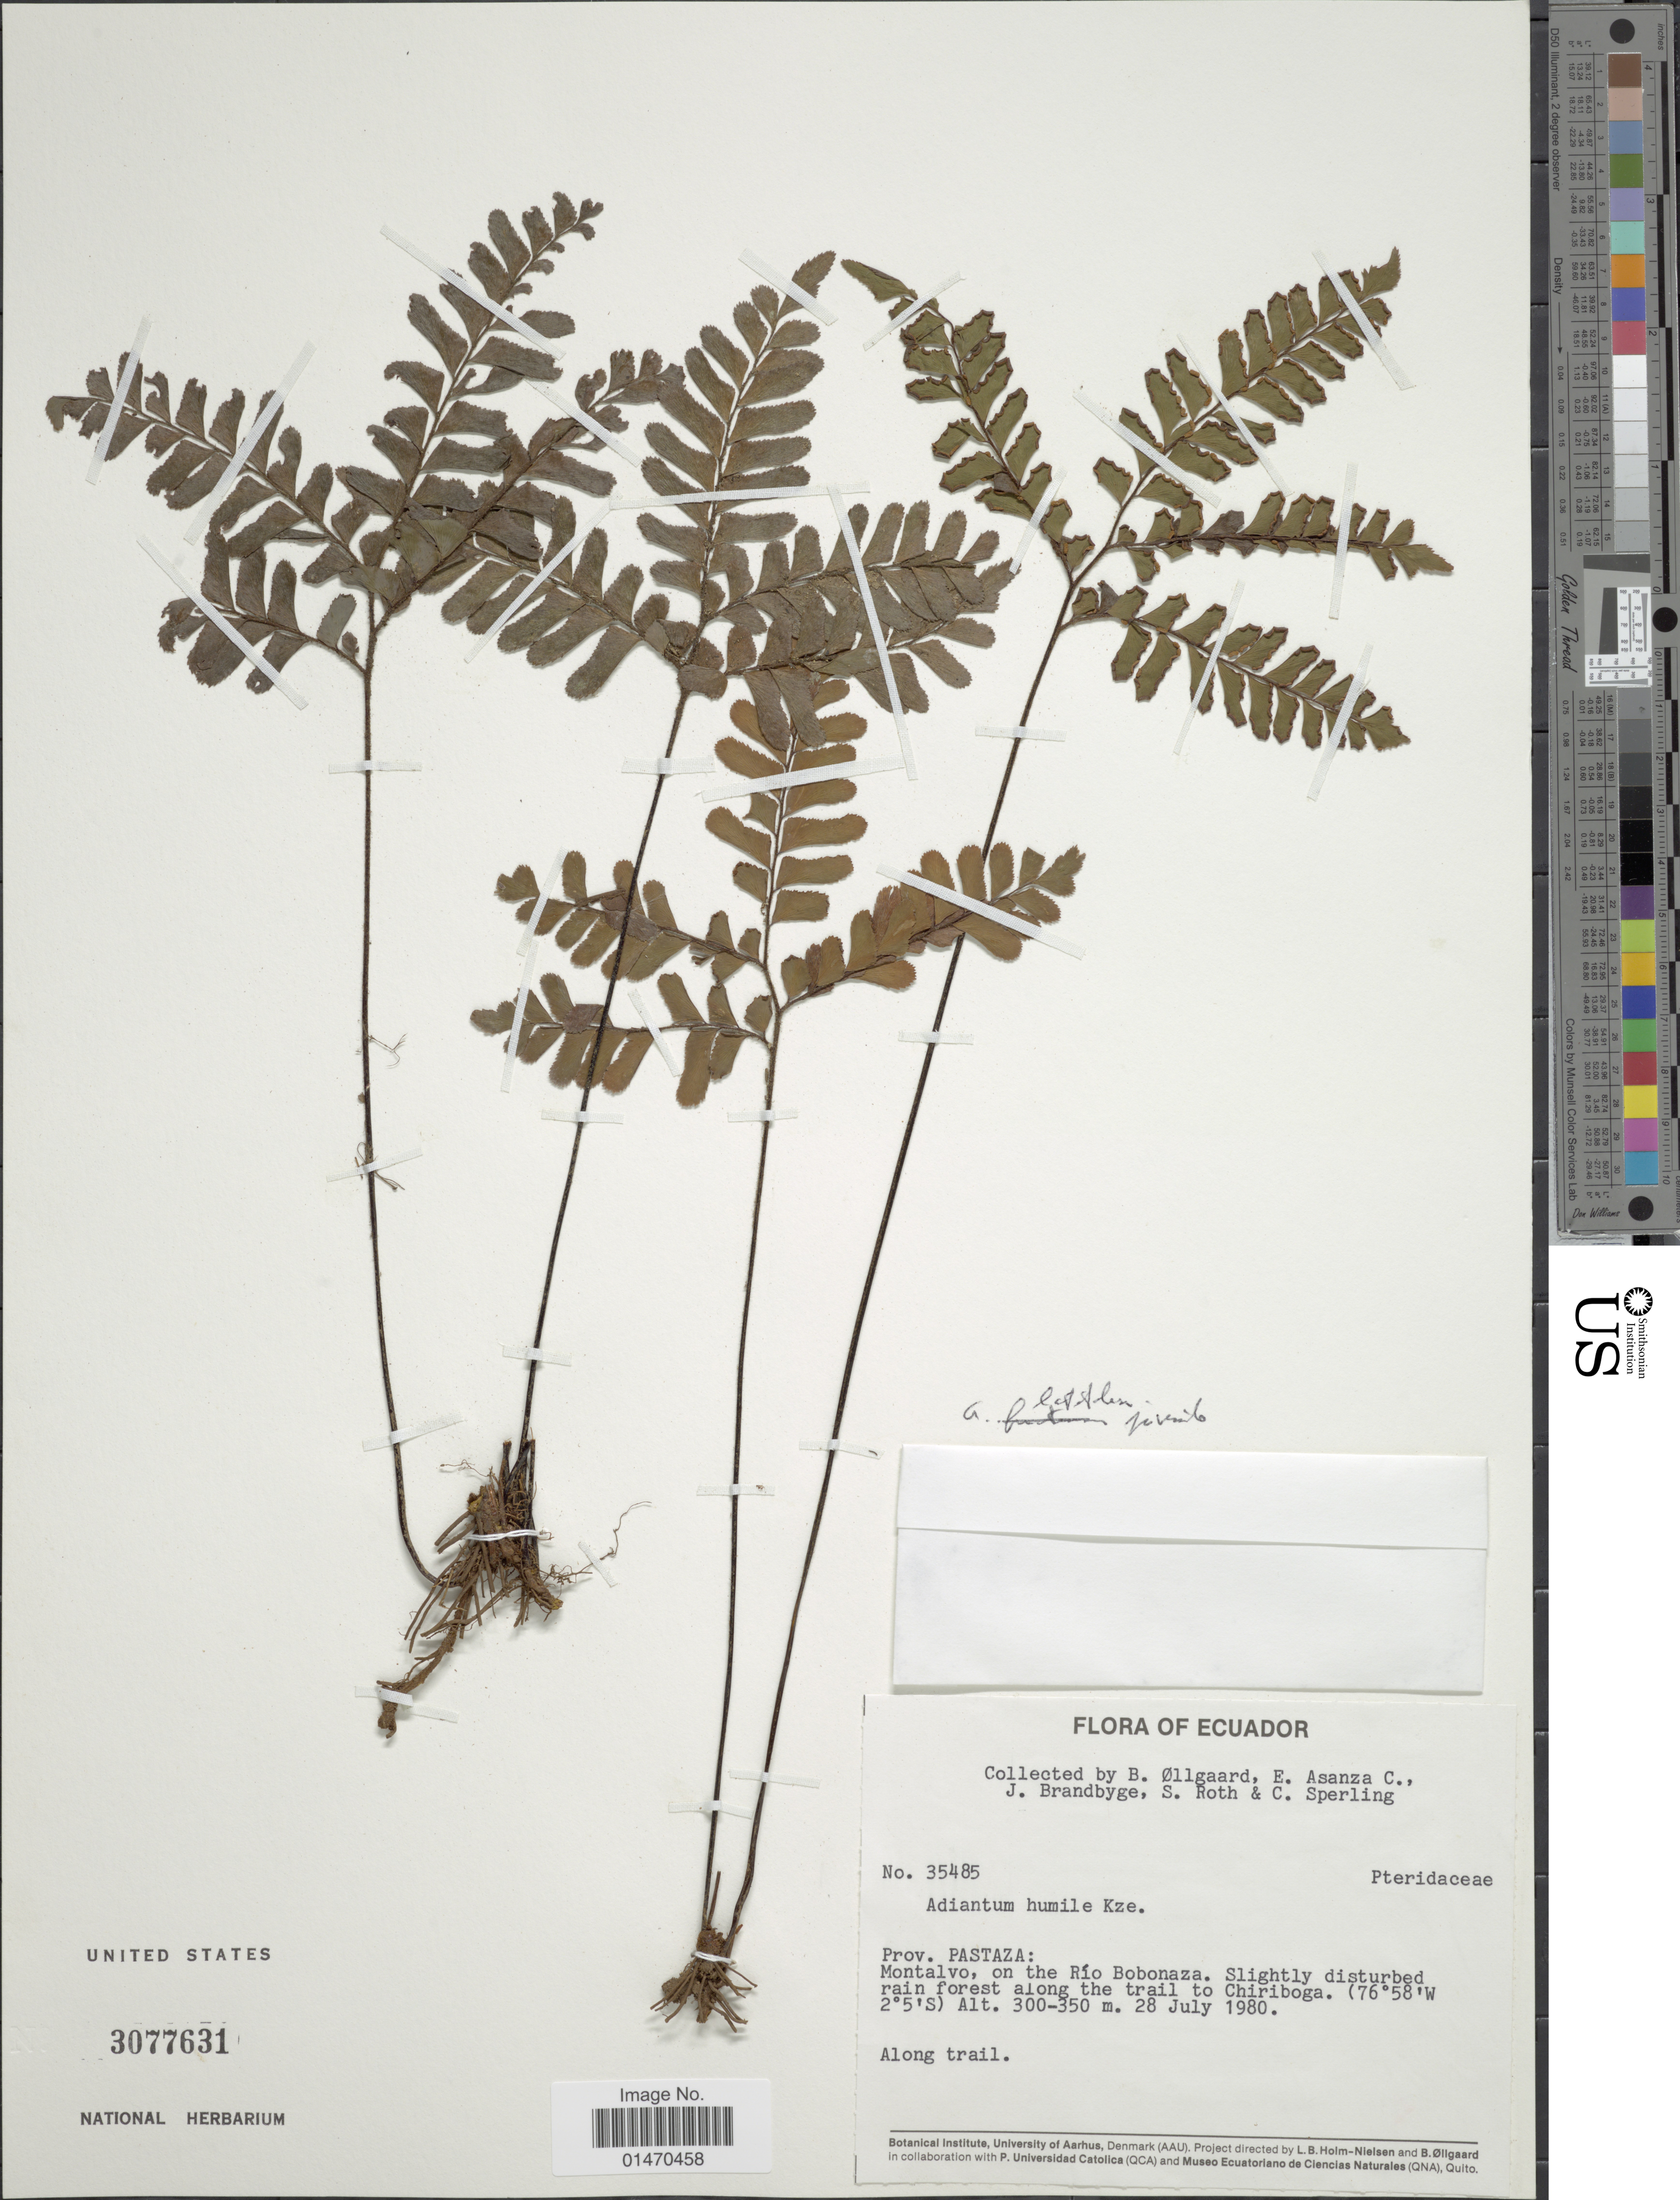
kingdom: Plantae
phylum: Tracheophyta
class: Polypodiopsida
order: Polypodiales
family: Pteridaceae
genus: Adiantum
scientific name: Adiantum latifolium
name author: Lam.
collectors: B. Øllgaard, E. Asanza C., J. Brandbyge, S. Roth & C. Sperling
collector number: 35485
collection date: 1980-07-28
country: Ecuador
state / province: Pastaza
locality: Prov. Pastaza: Montalvo, on the Rio Bobonaza, slightly disturbed rain forest along the trail to Chiriboga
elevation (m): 300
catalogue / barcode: US 3077631